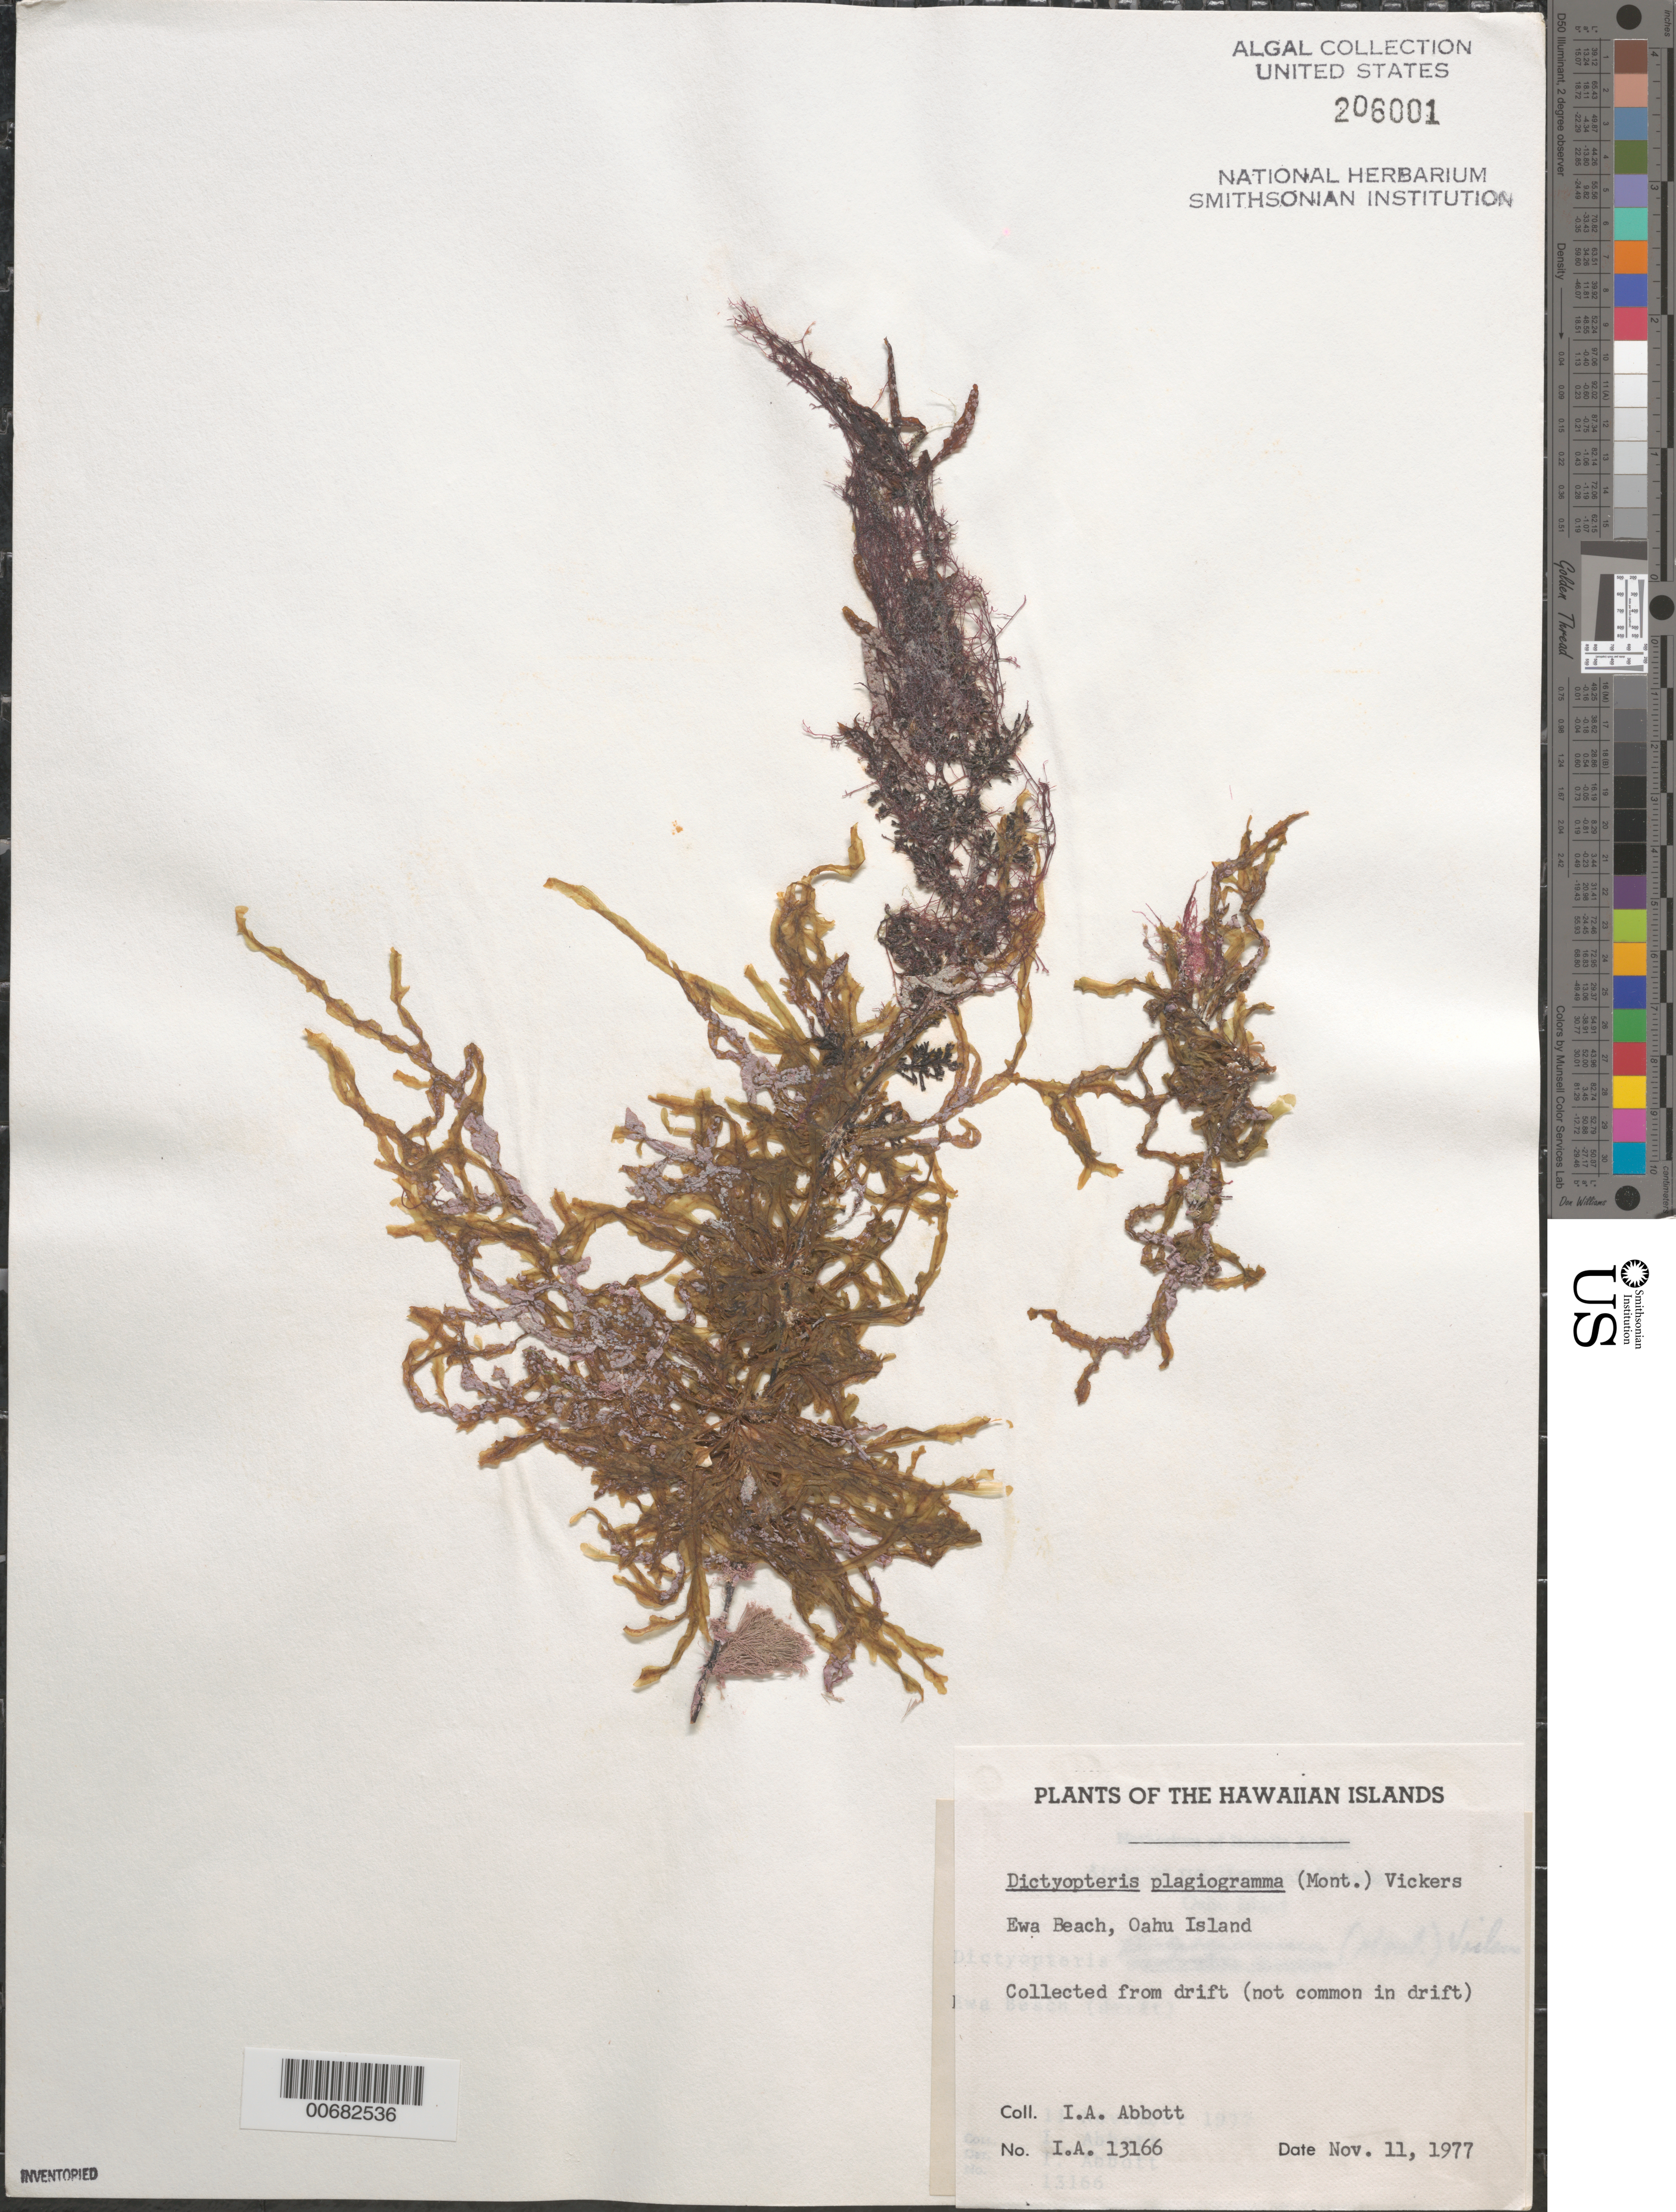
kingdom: Chromista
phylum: Ochrophyta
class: Phaeophyceae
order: Dictyotales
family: Dictyotaceae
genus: Dictyopteris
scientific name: Dictyopteris plagiogramma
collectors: I. A. Abbott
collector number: IAA 13166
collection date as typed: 11 Nov 1977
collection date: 1977-11-11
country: United States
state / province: Hawaii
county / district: Honolulu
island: Oahu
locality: Ewa Beach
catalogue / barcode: US 206001